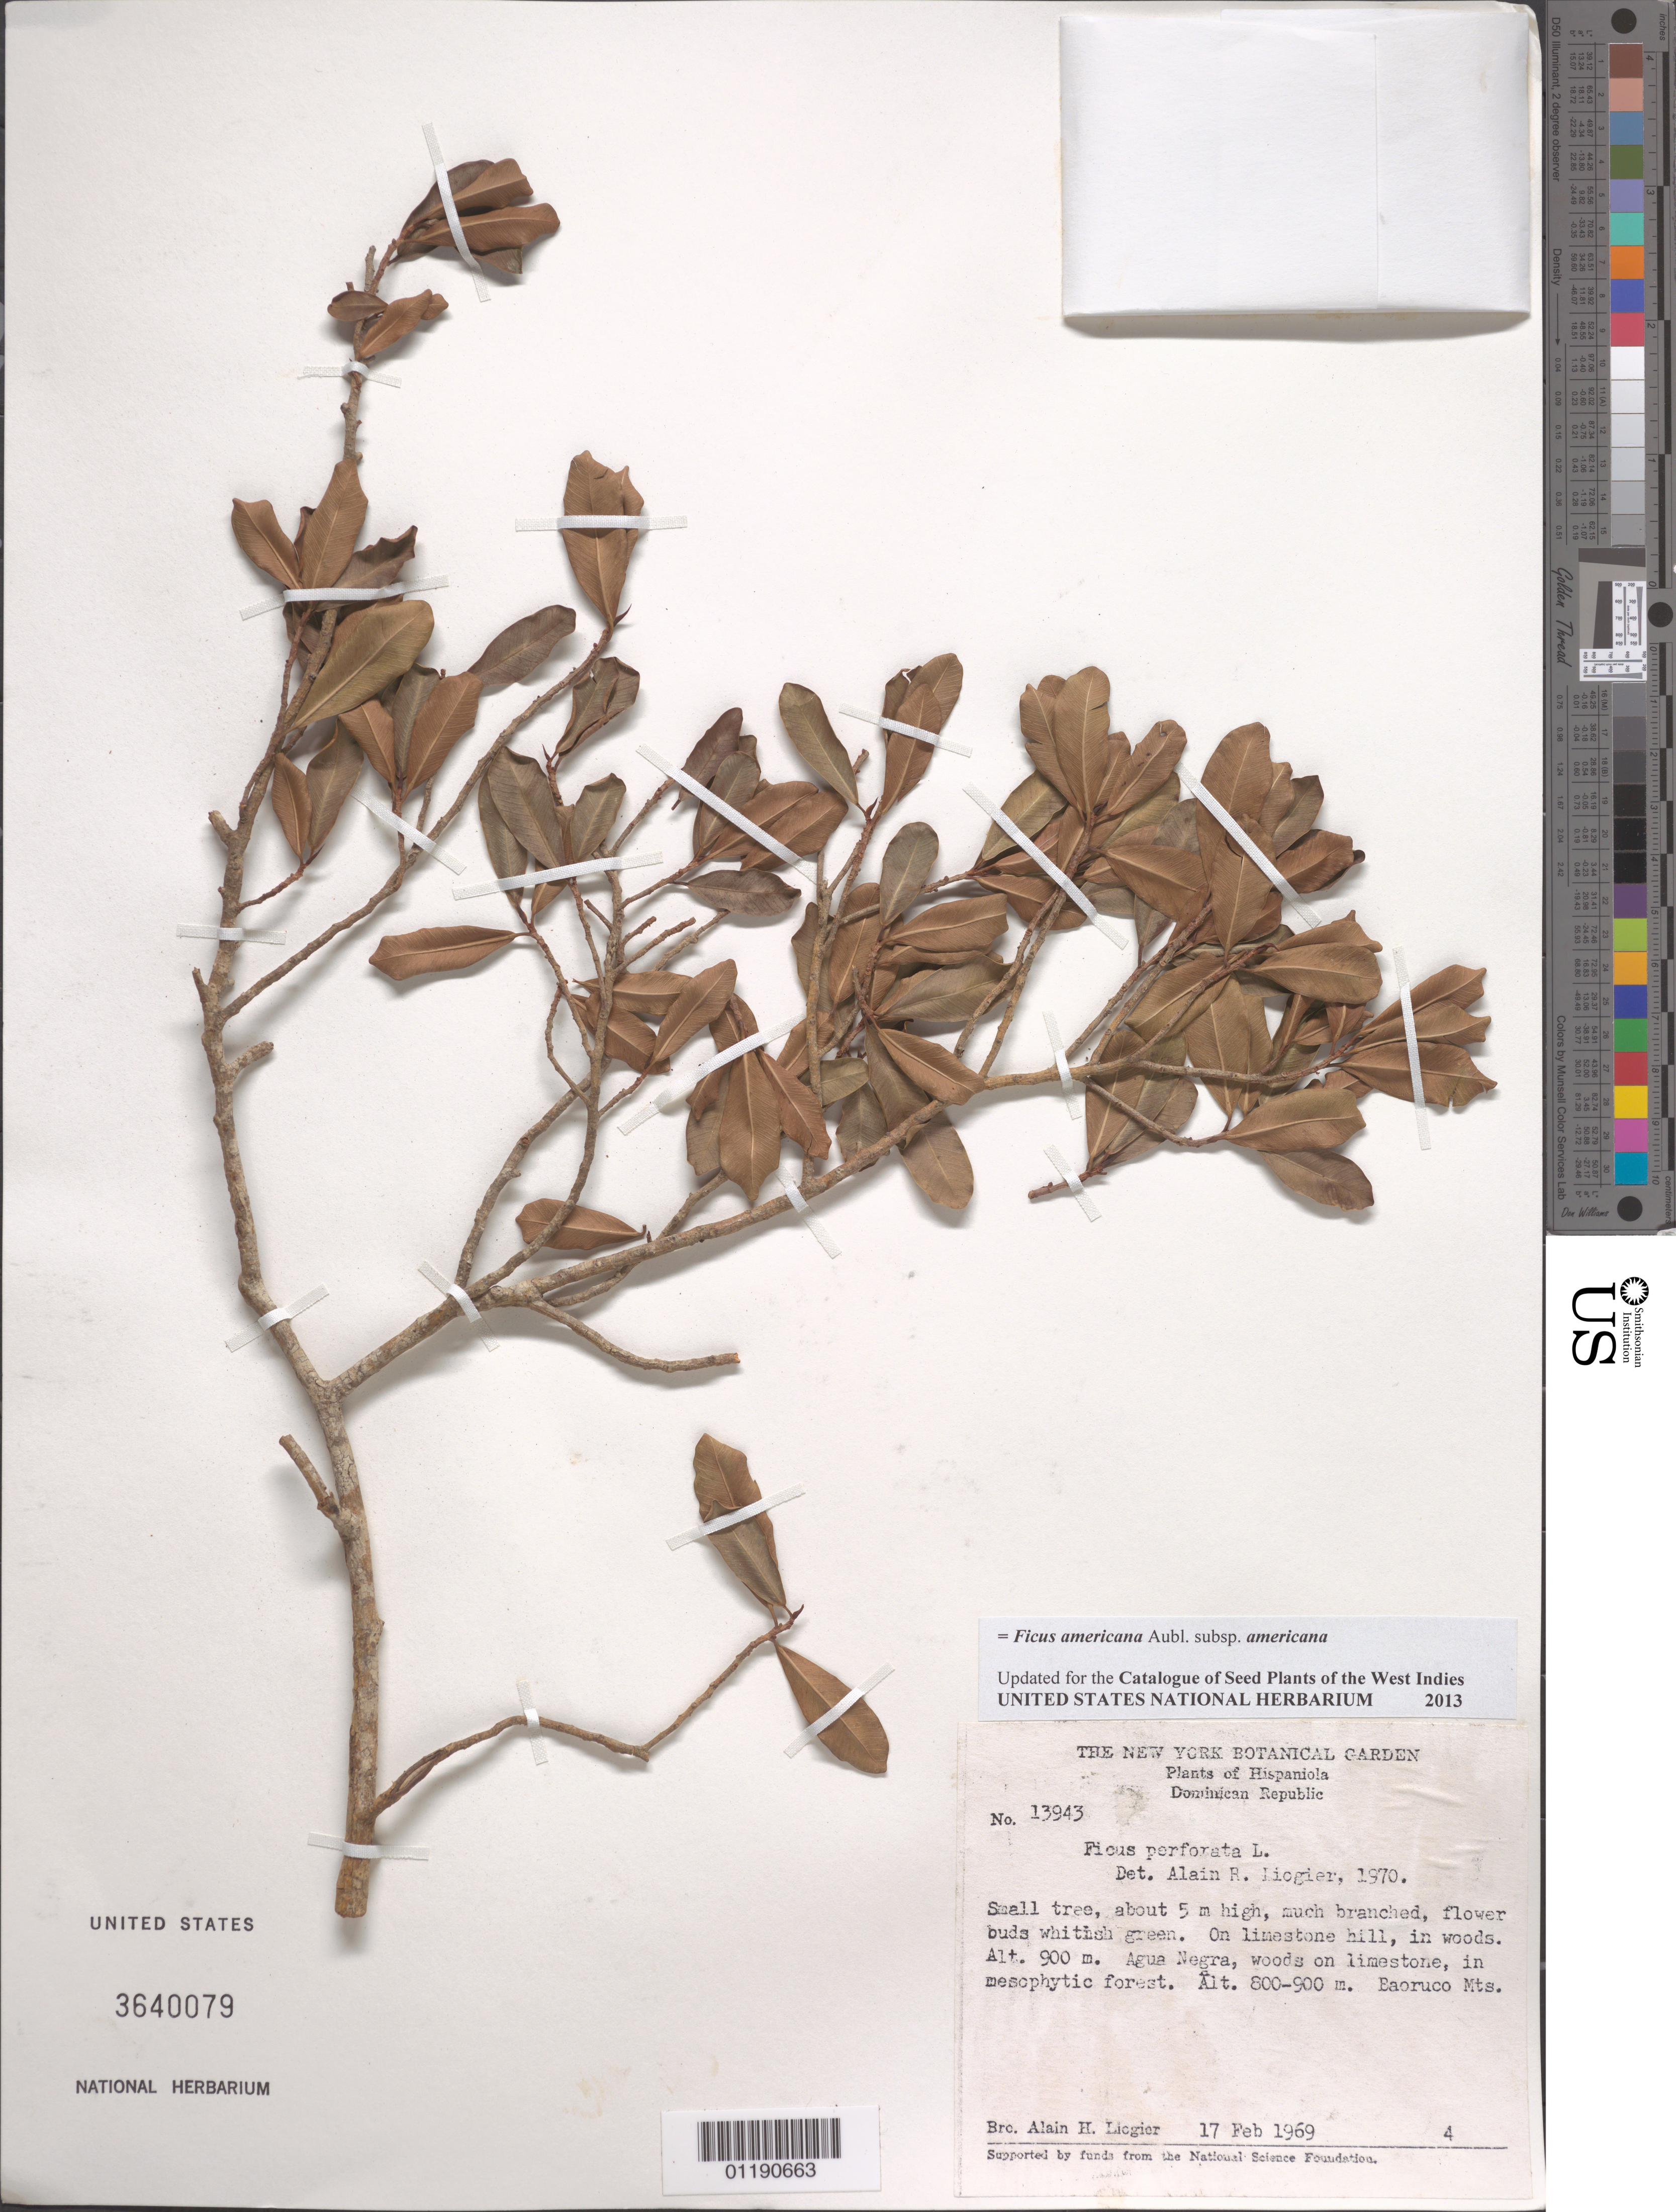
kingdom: Plantae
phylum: Tracheophyta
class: Magnoliopsida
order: Rosales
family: Moraceae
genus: Ficus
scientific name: Ficus americana subsp. americana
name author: Aubl.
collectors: A. H. Liogier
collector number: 13943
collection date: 1969-02-17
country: Dominican Republic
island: Hispaniola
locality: Agua Negra, Baoruco Mountains.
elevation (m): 800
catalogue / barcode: US 3640079